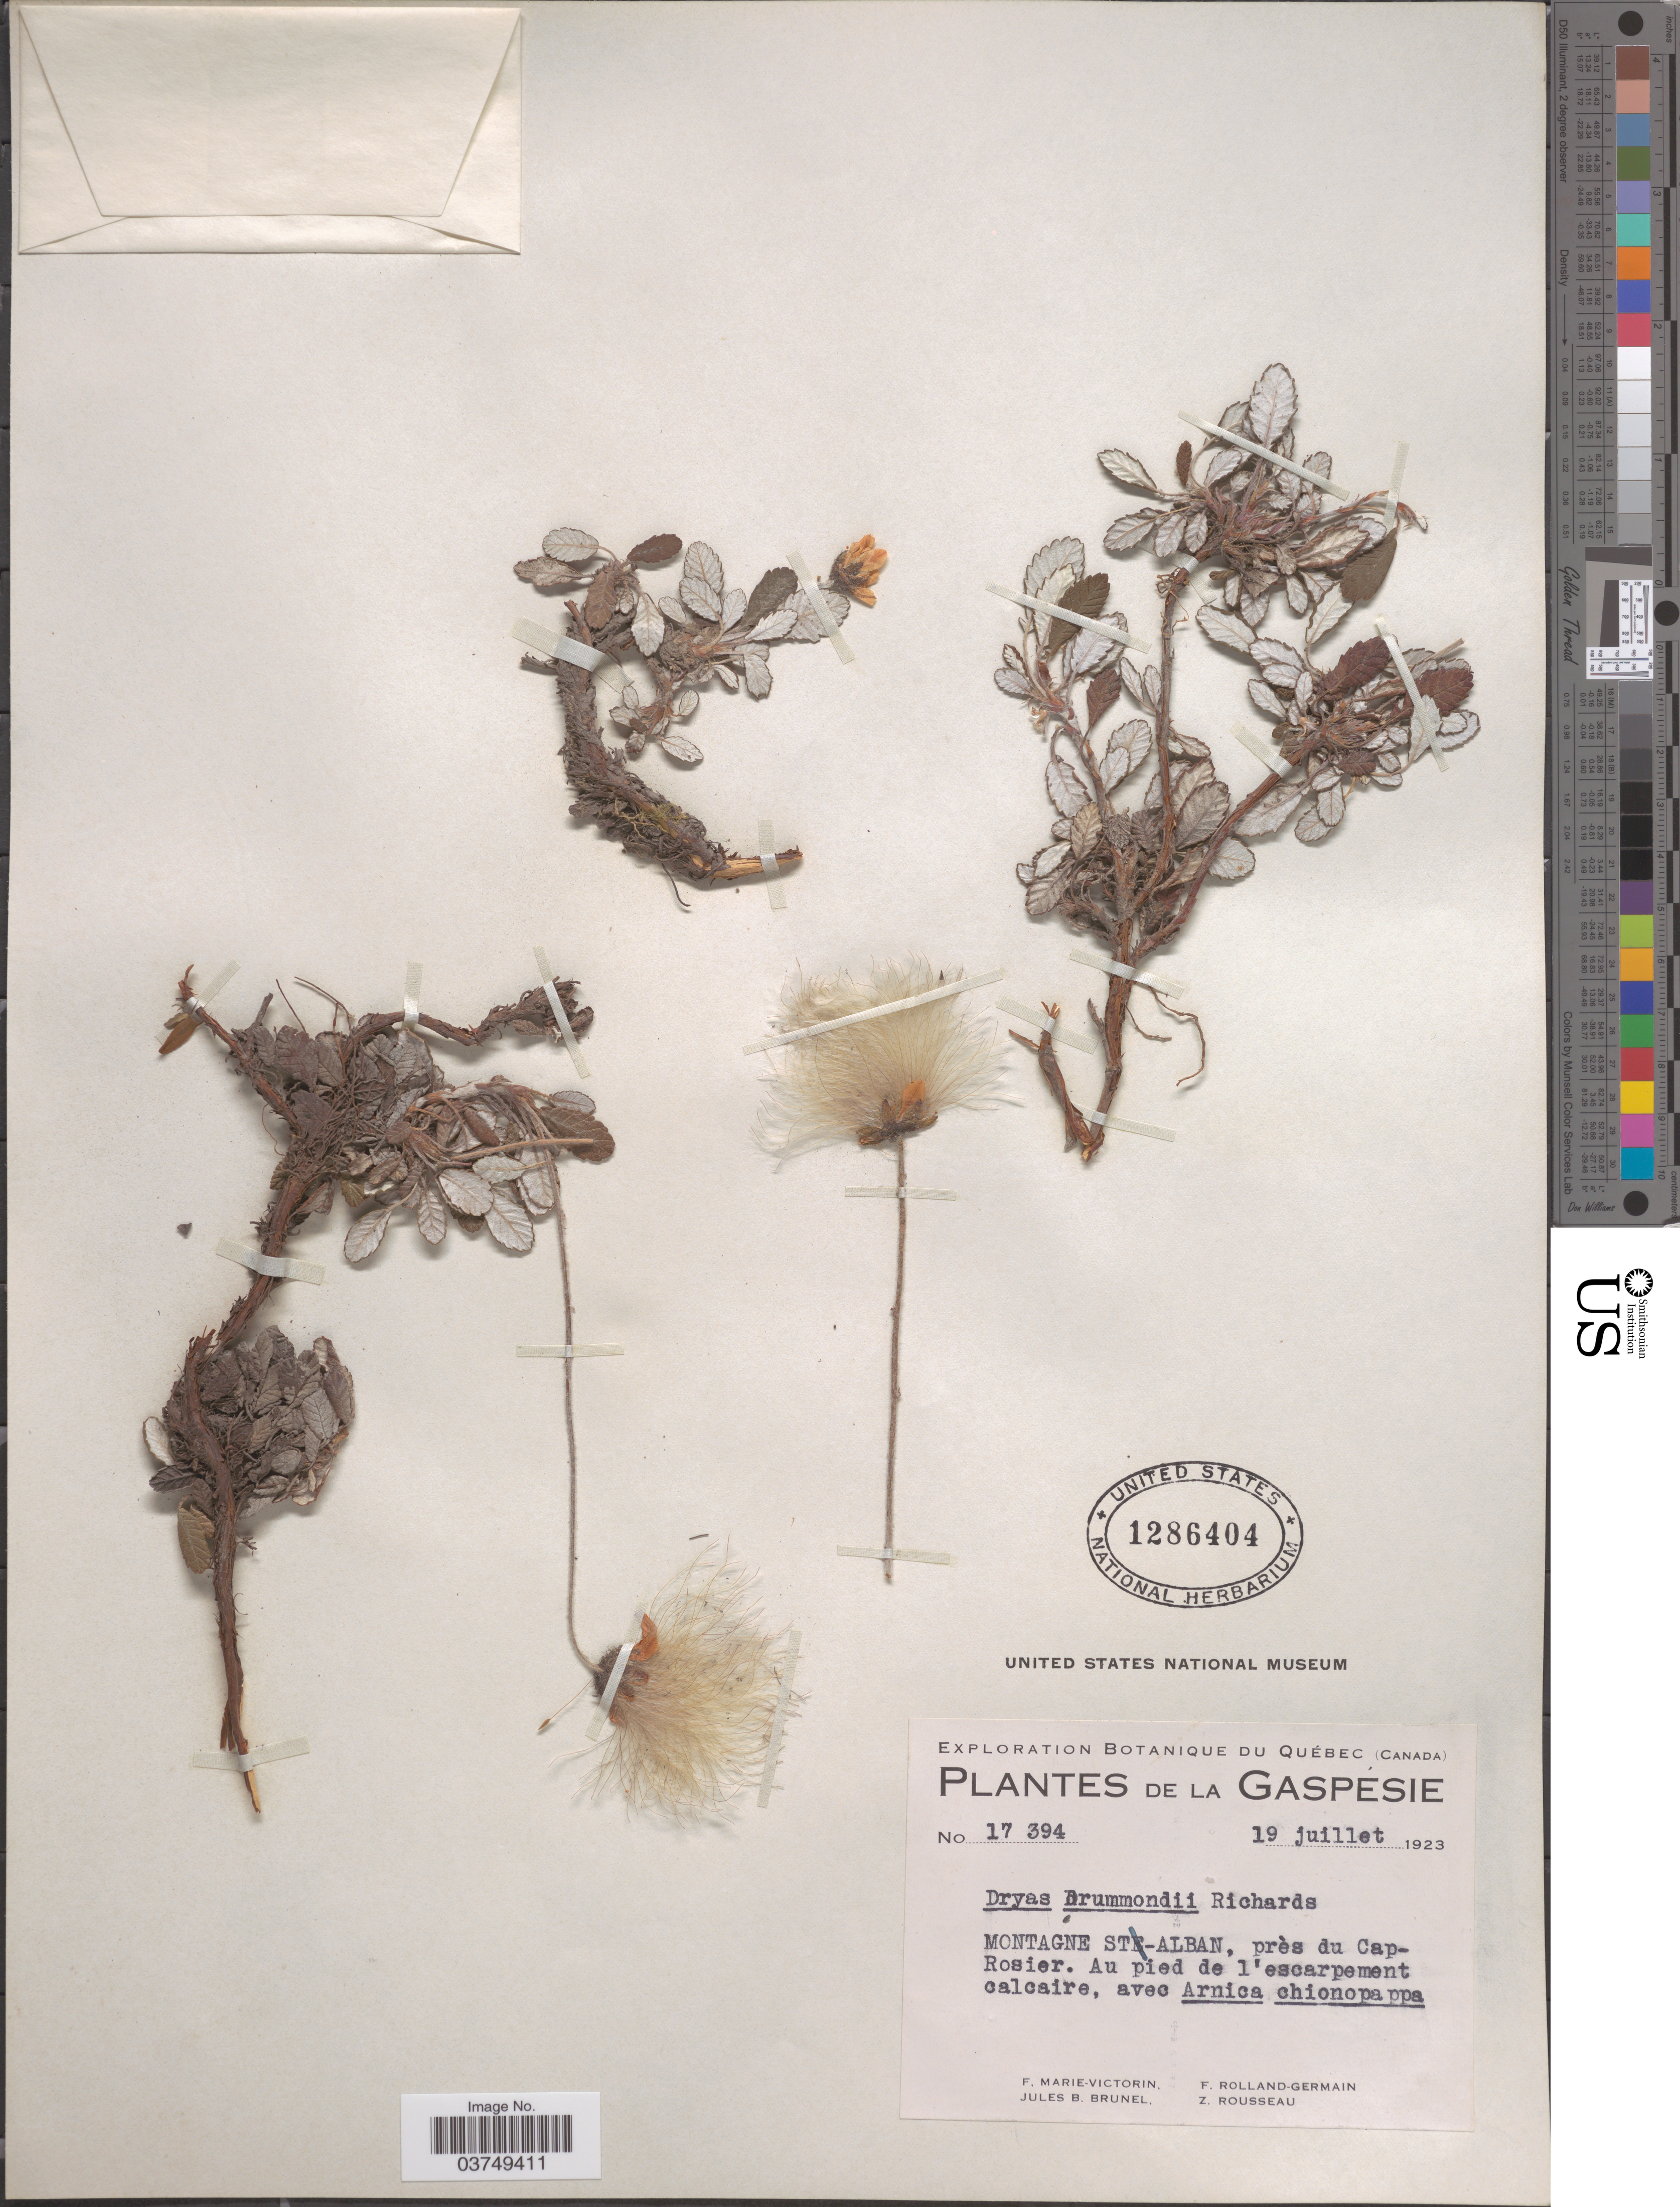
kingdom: Plantae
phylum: Tracheophyta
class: Magnoliopsida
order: Rosales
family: Rosaceae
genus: Dryas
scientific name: Dryas drummondii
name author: Hook. & Richardson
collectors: F. Marie-Victorin, J. Brunel, Rolland-Germain & Z. Rousseau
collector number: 17394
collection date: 1923-07-19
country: Canada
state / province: Quebec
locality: La Gaspesie. Montagne St-Alban, près du Cap-Rosier.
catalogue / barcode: US 1286404